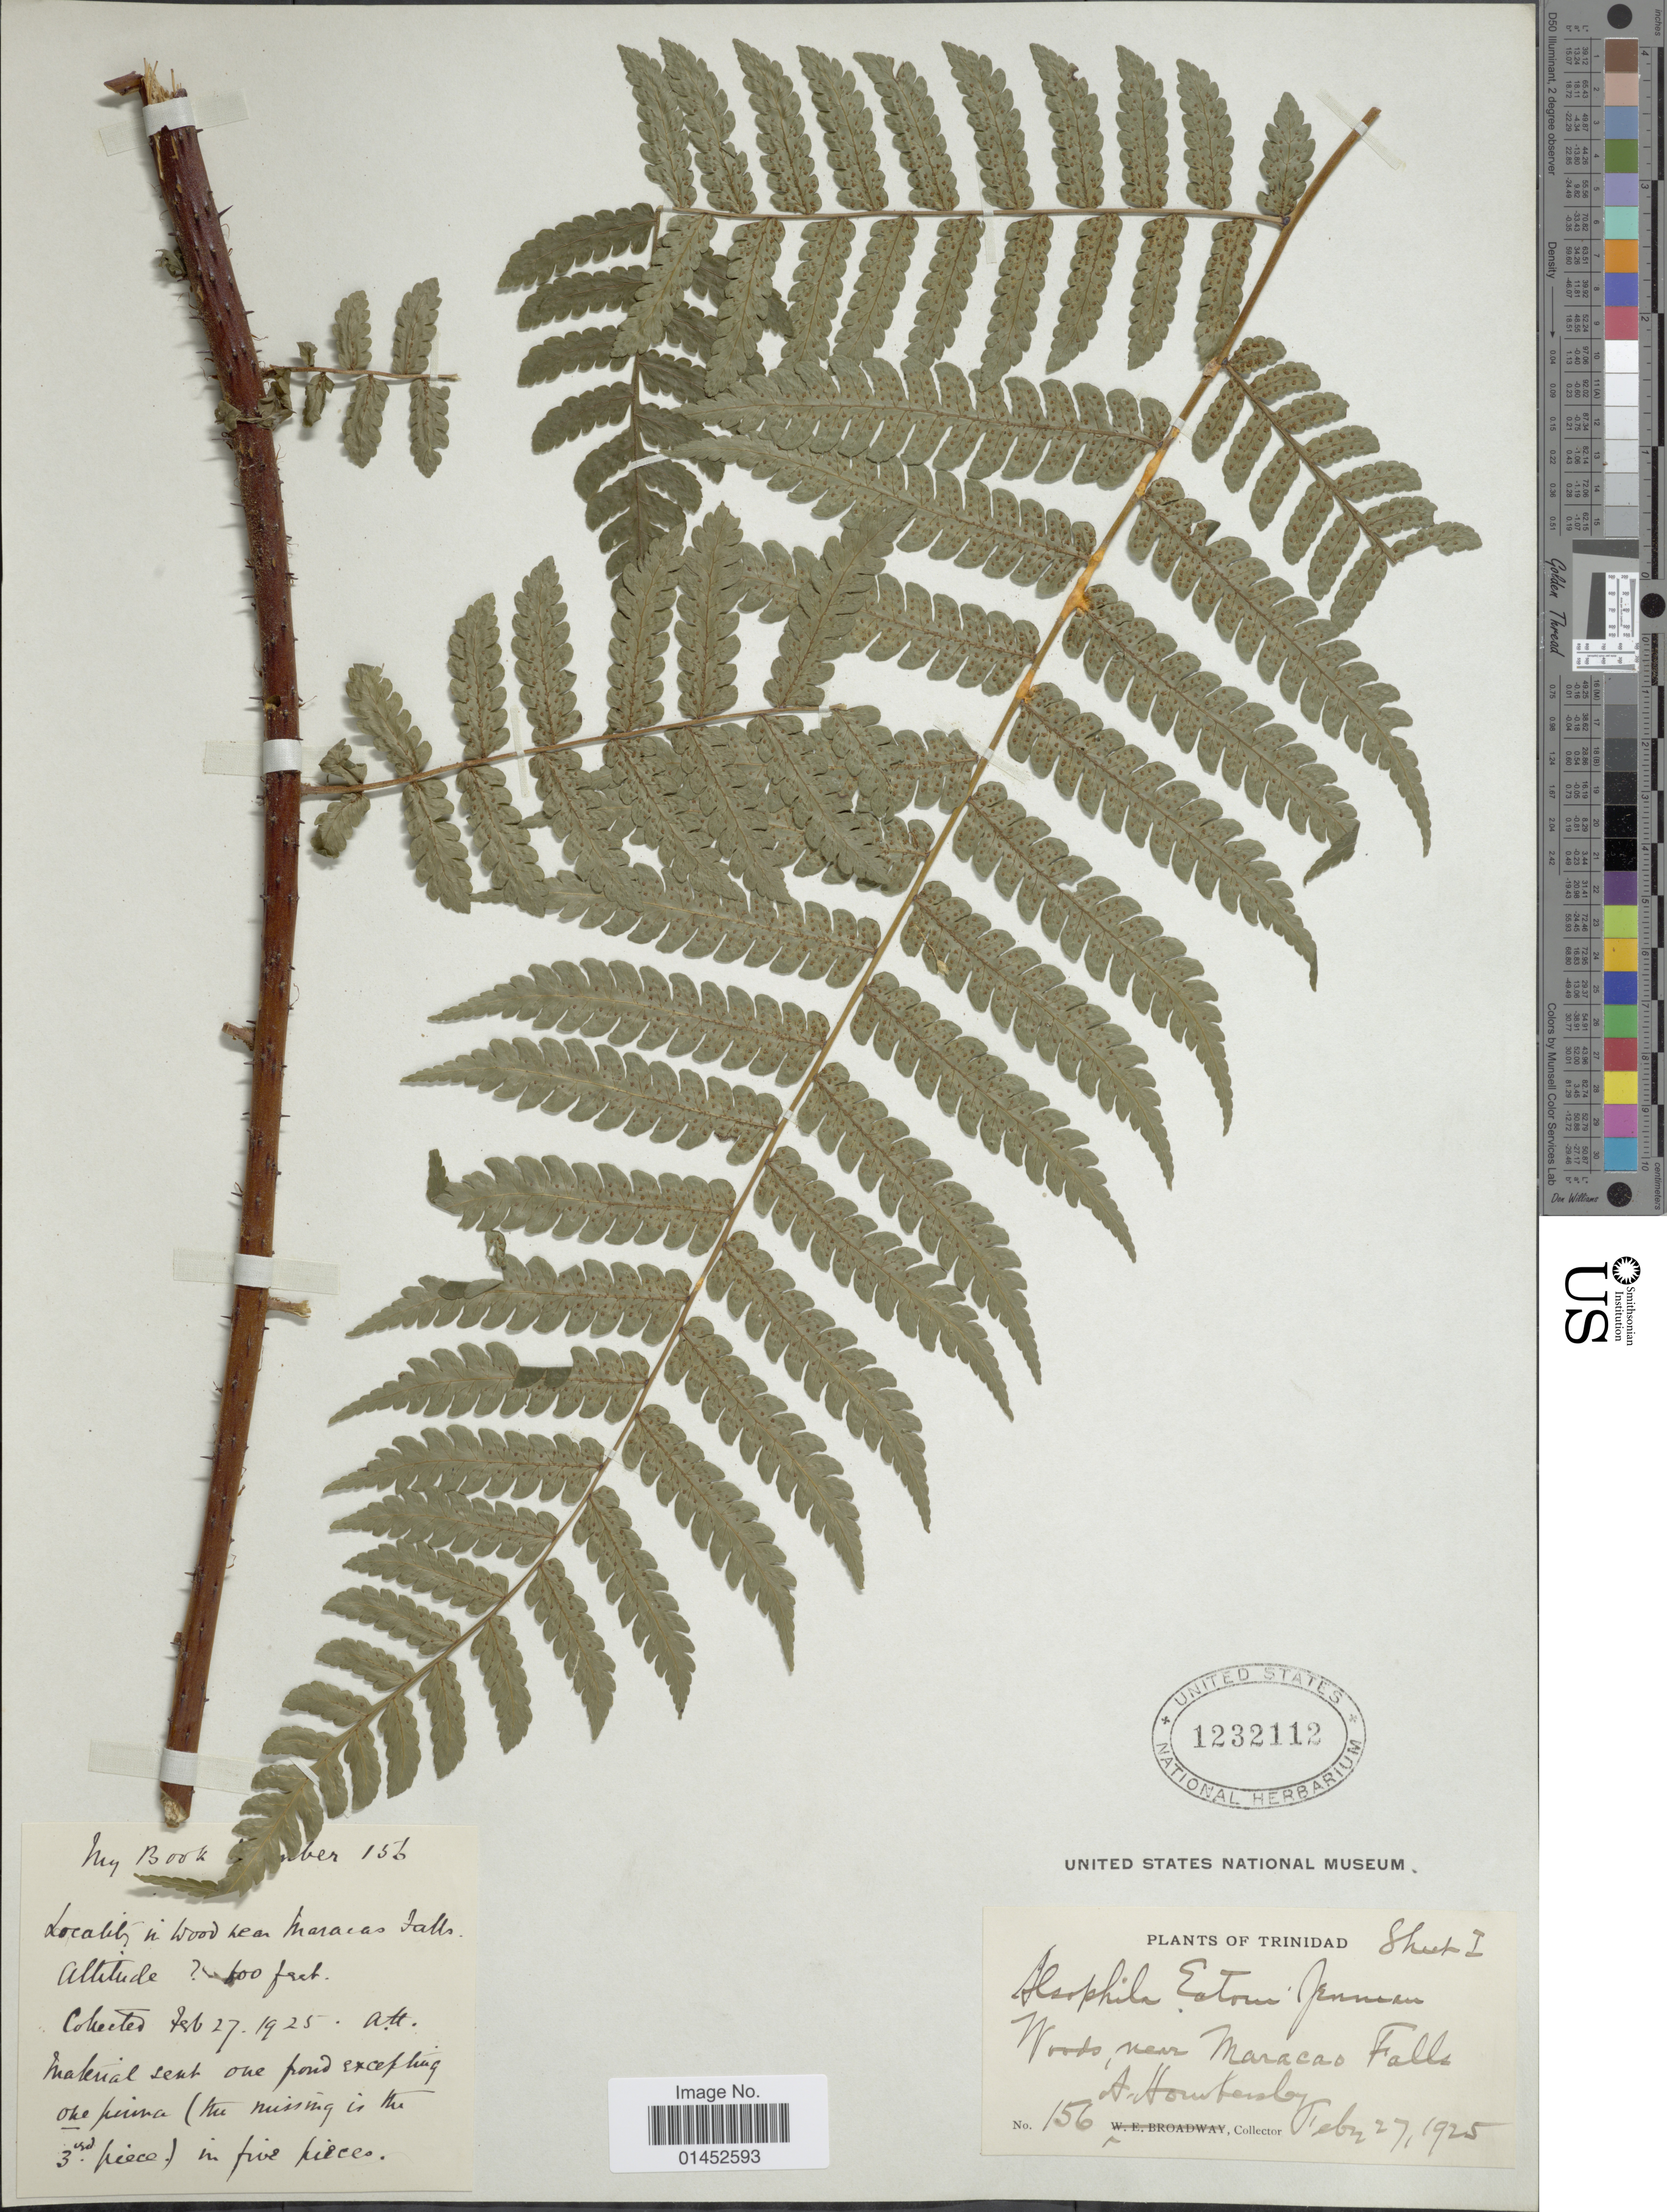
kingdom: Plantae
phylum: Tracheophyta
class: Polypodiopsida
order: Cyatheales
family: Cyatheaceae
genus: Cyathea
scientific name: Cyathea pungens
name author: (Willd.) Domin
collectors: A. Hombersley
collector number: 156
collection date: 1925-02-27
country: Trinidad and Tobago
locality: Trinidad, Woods near Maracas Falls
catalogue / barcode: US 1232112